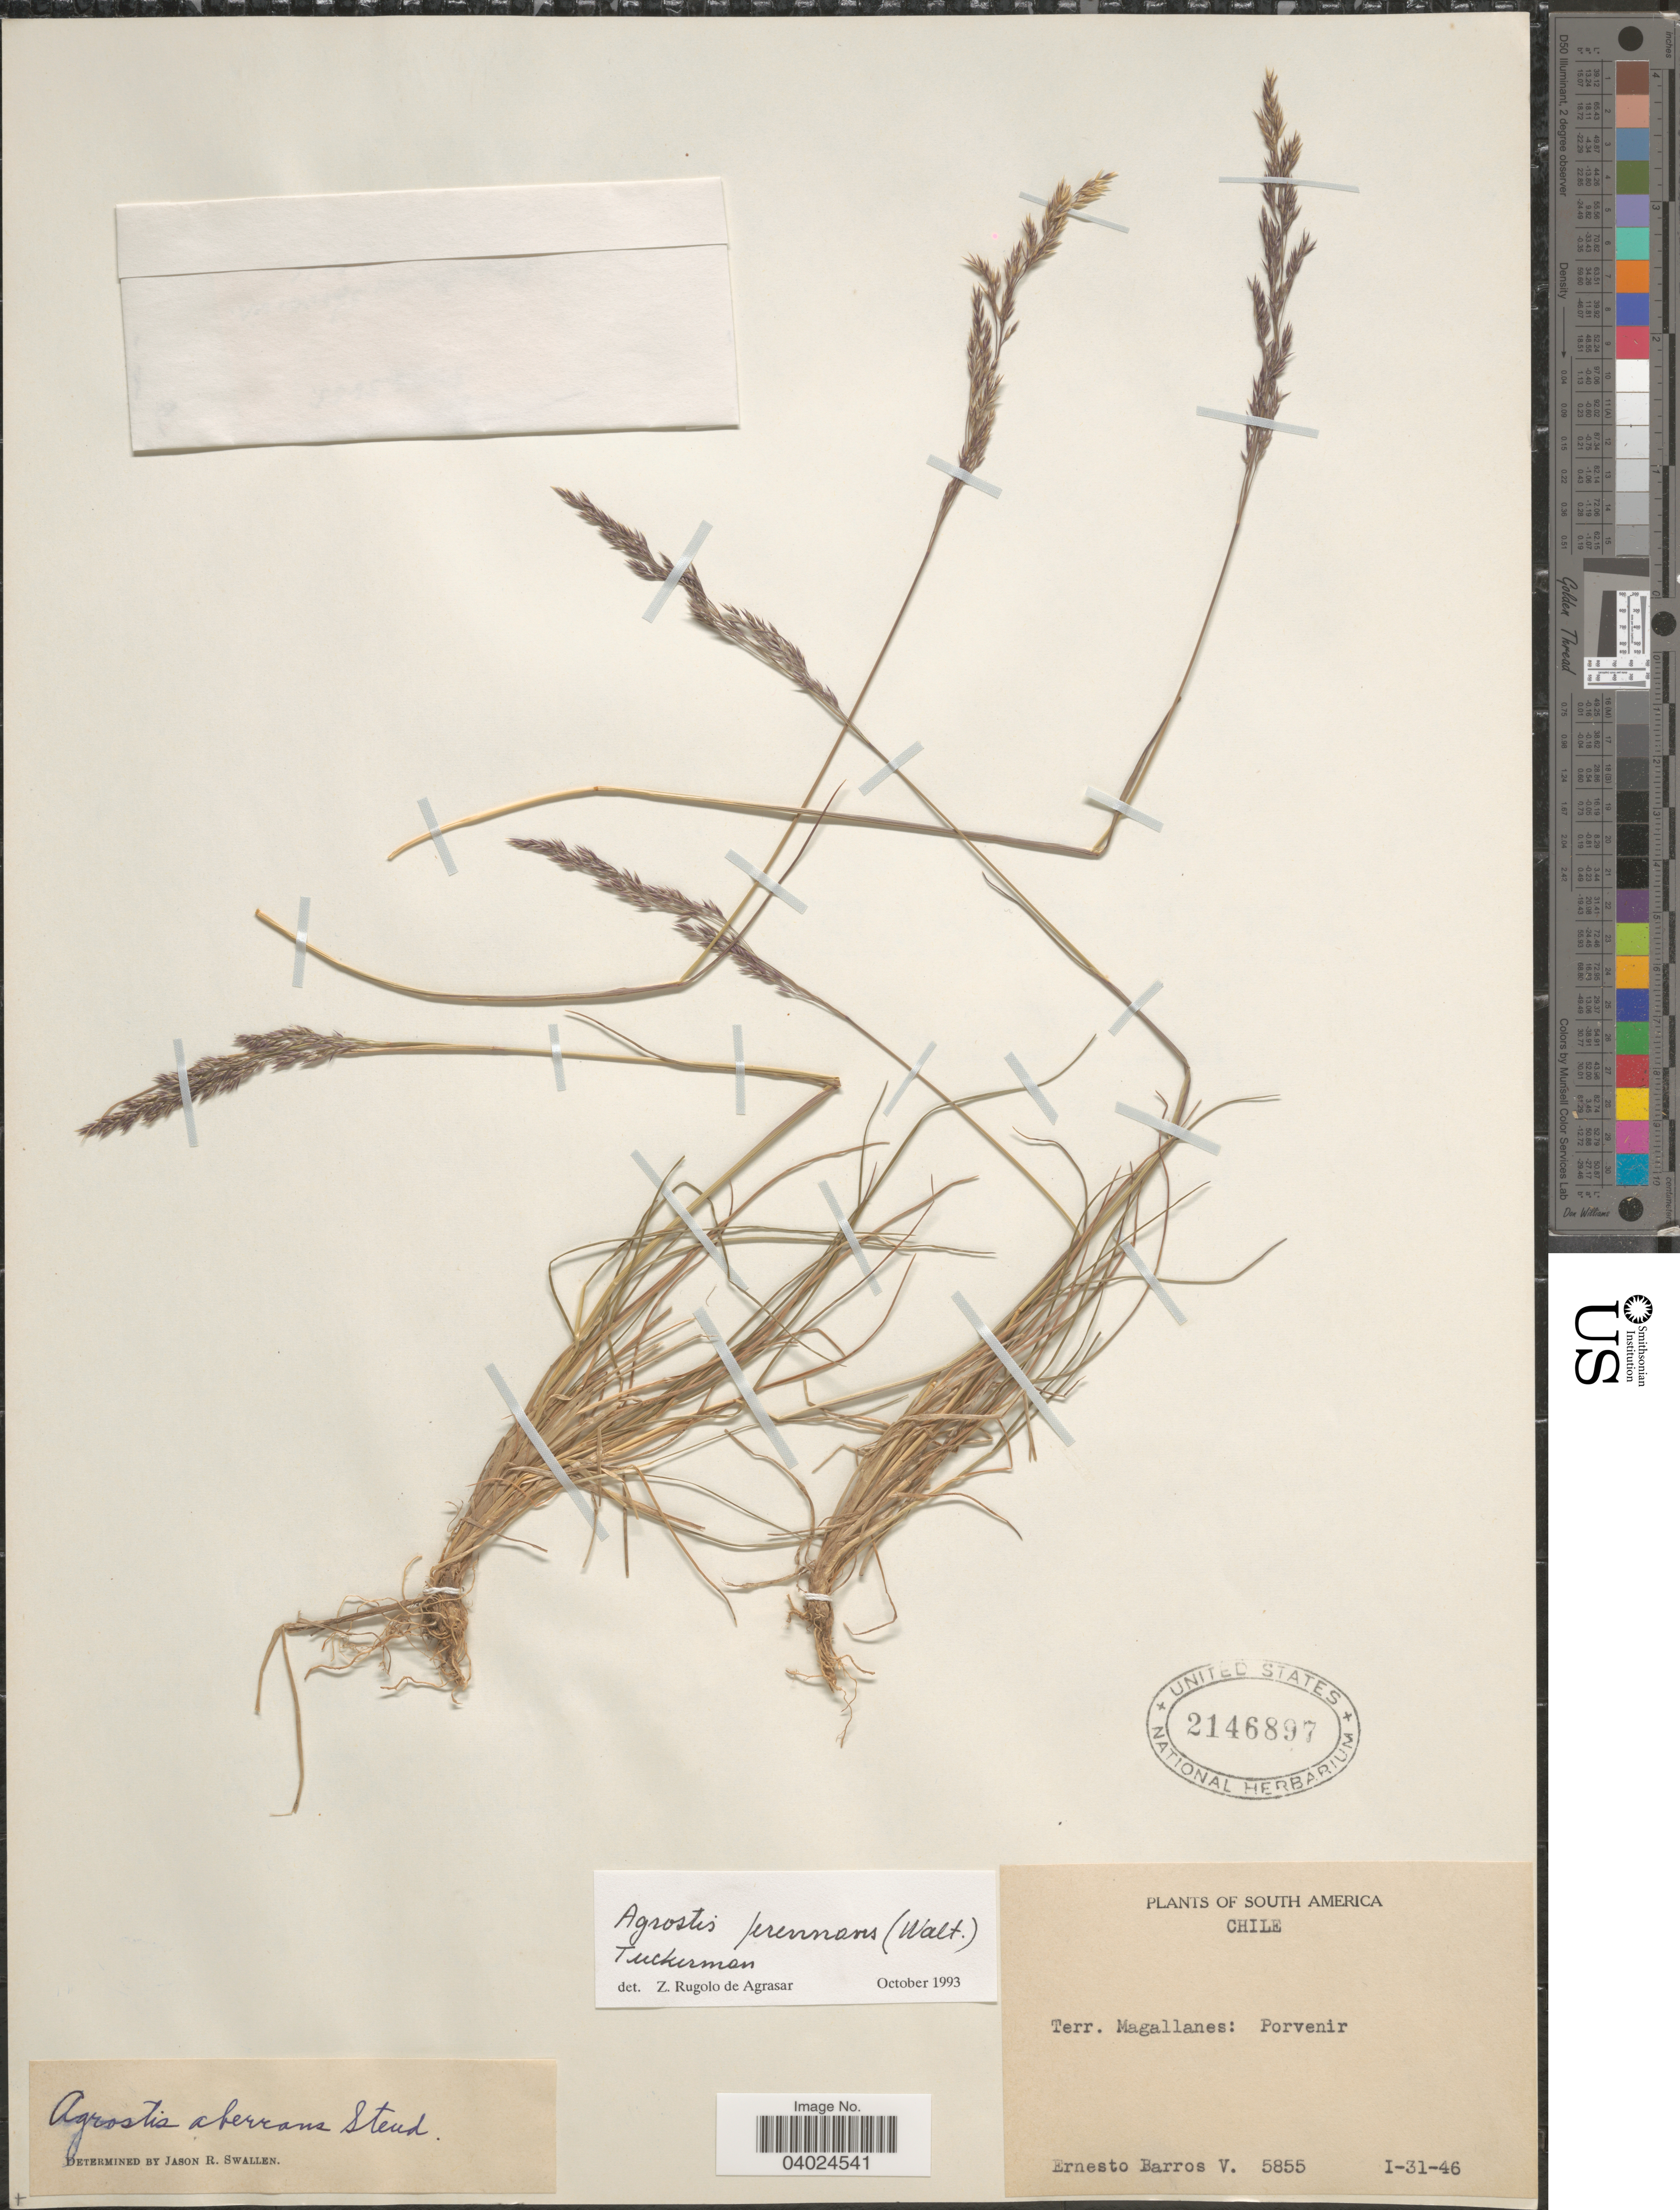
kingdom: Plantae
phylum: Tracheophyta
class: Liliopsida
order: Poales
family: Poaceae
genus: Agrostis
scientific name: Agrostis perennans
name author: (Walter) Tuck.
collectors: E. Barros V.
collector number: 5855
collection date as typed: Transcribed d/m/y: 31/1/46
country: Chile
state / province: Magallanes y de la Antártica Chilena (XII)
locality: Terr. Magallanes: Porvenir.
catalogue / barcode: US 2146897